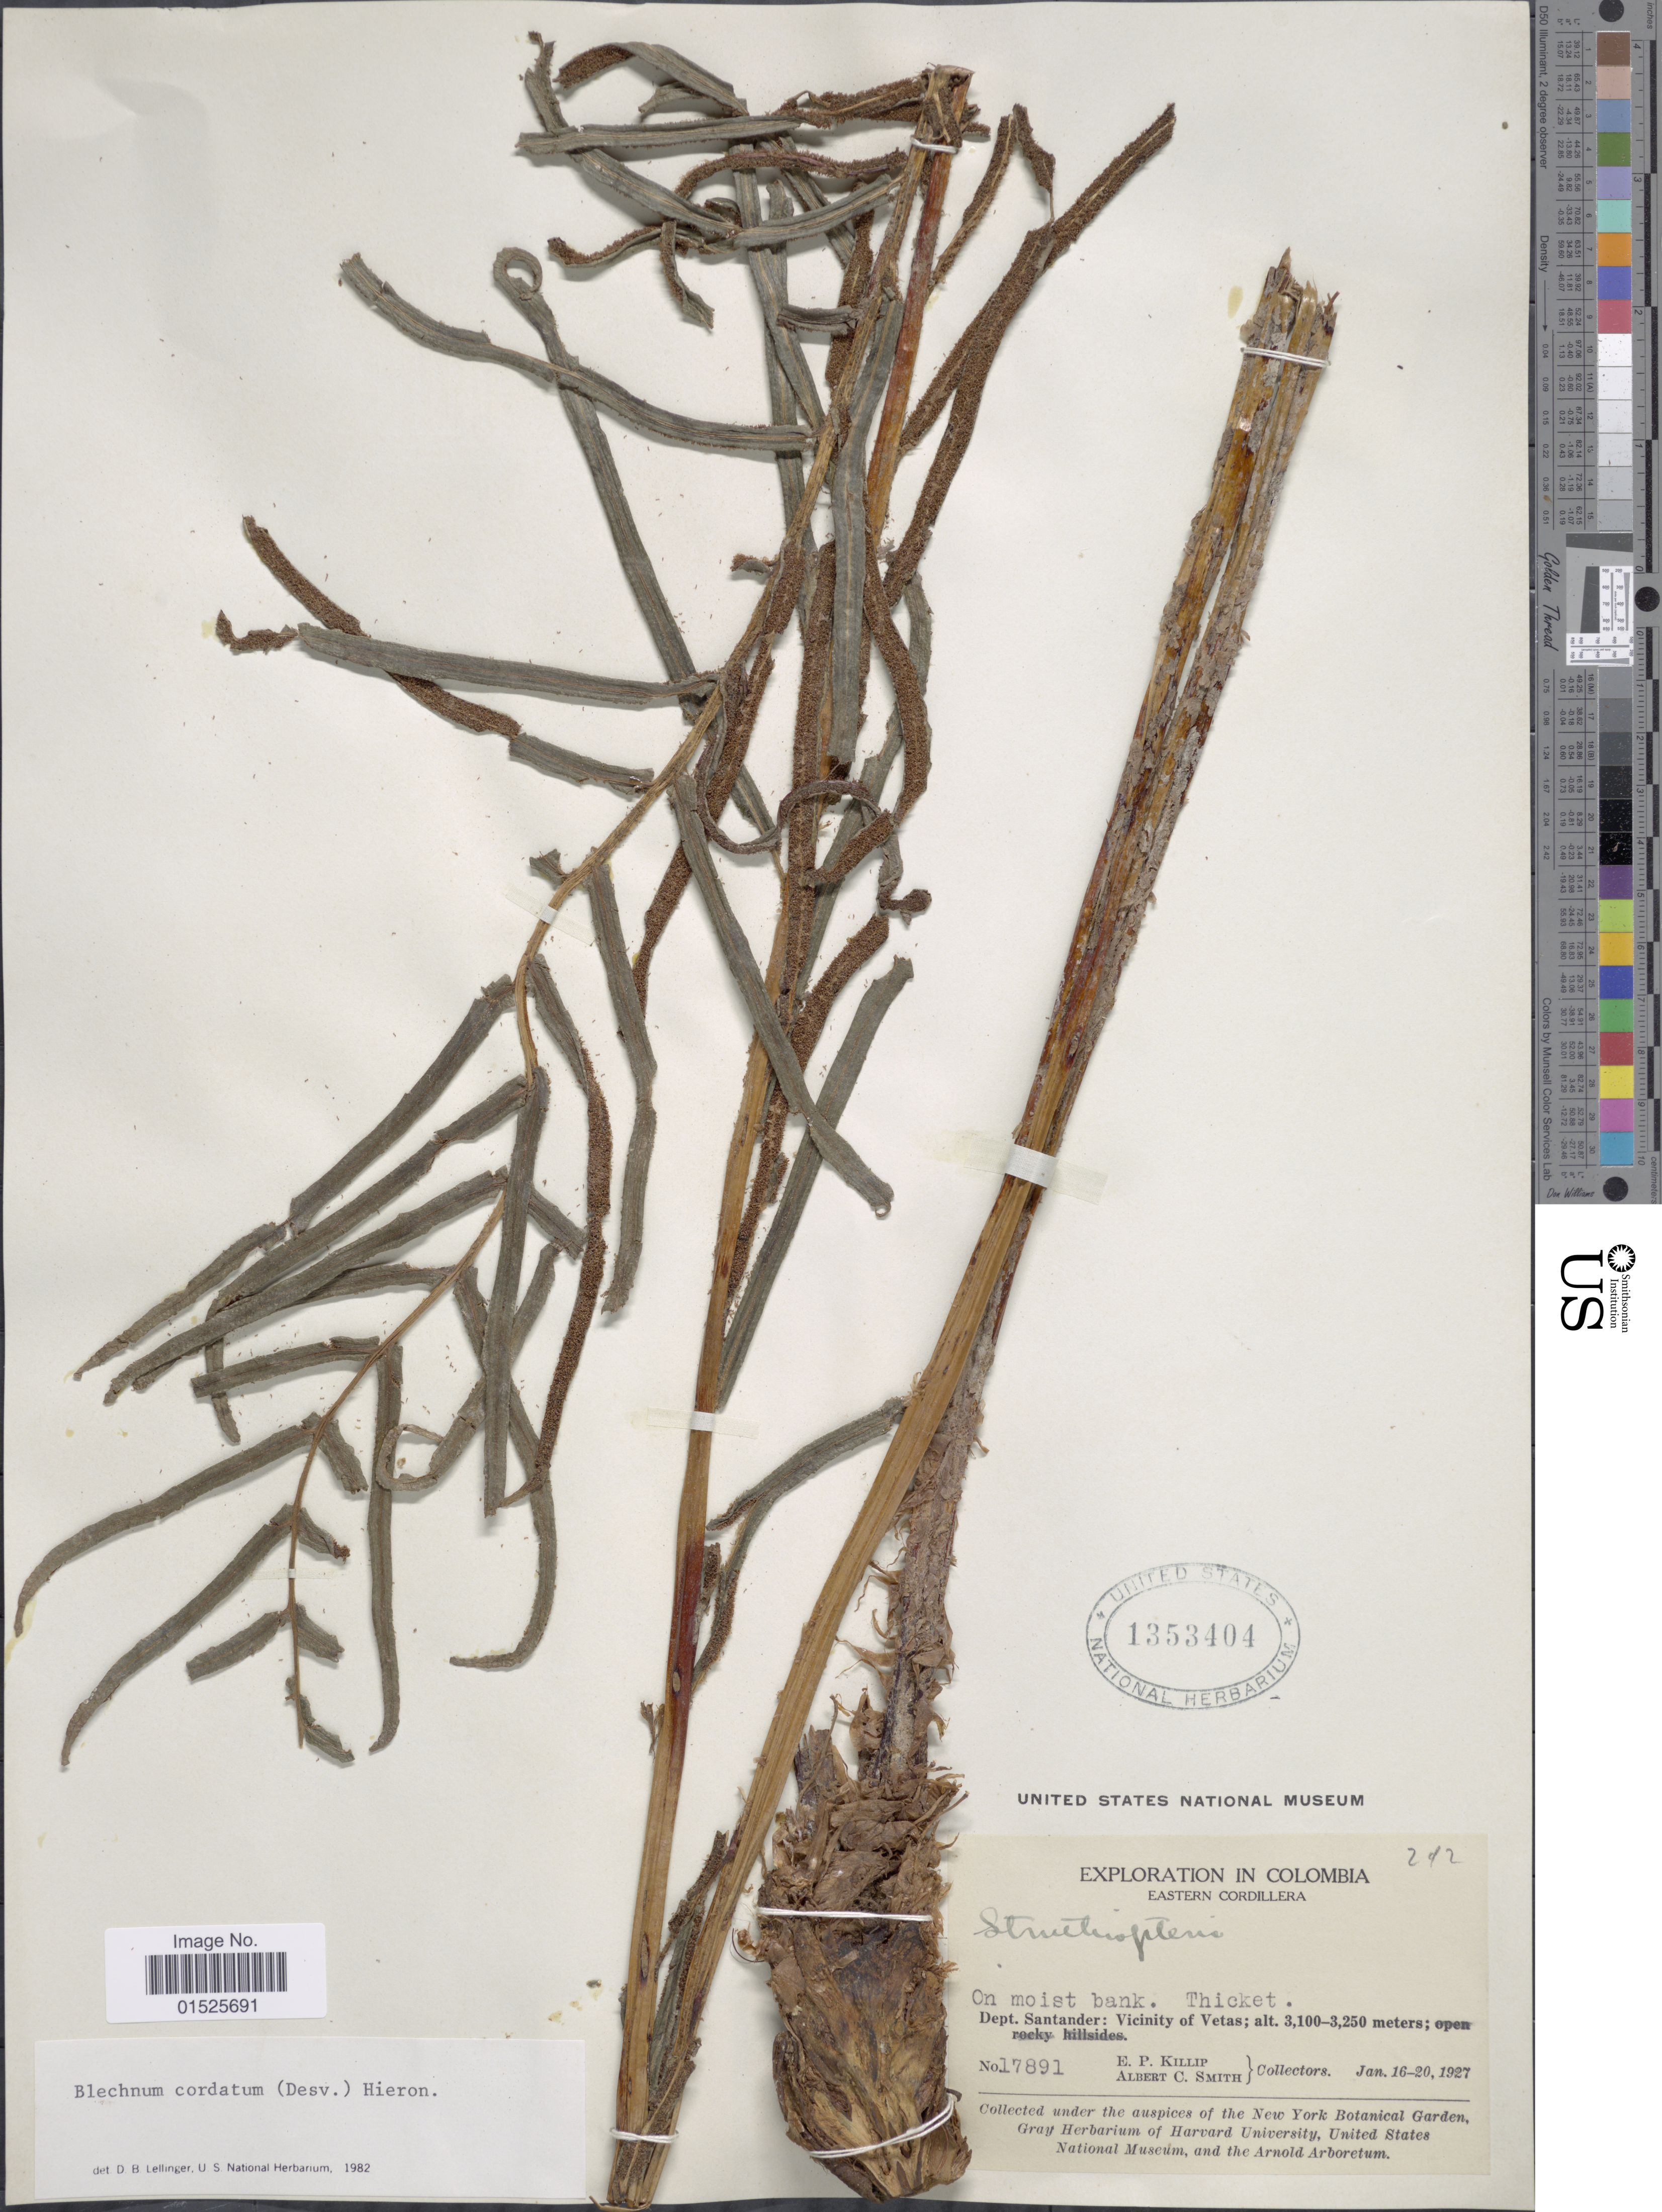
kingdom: Plantae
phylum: Tracheophyta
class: Polypodiopsida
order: Polypodiales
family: Blechnaceae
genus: Blechnum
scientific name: Blechnum cordatum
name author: (Desv.) Hieron.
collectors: E. P. Killip & A. C. Smith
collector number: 17891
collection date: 1927-01-16/1927-01-20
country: Colombia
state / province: Santander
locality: Eastern Cordillera. Vicinity of Vetas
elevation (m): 3100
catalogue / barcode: US 1353404